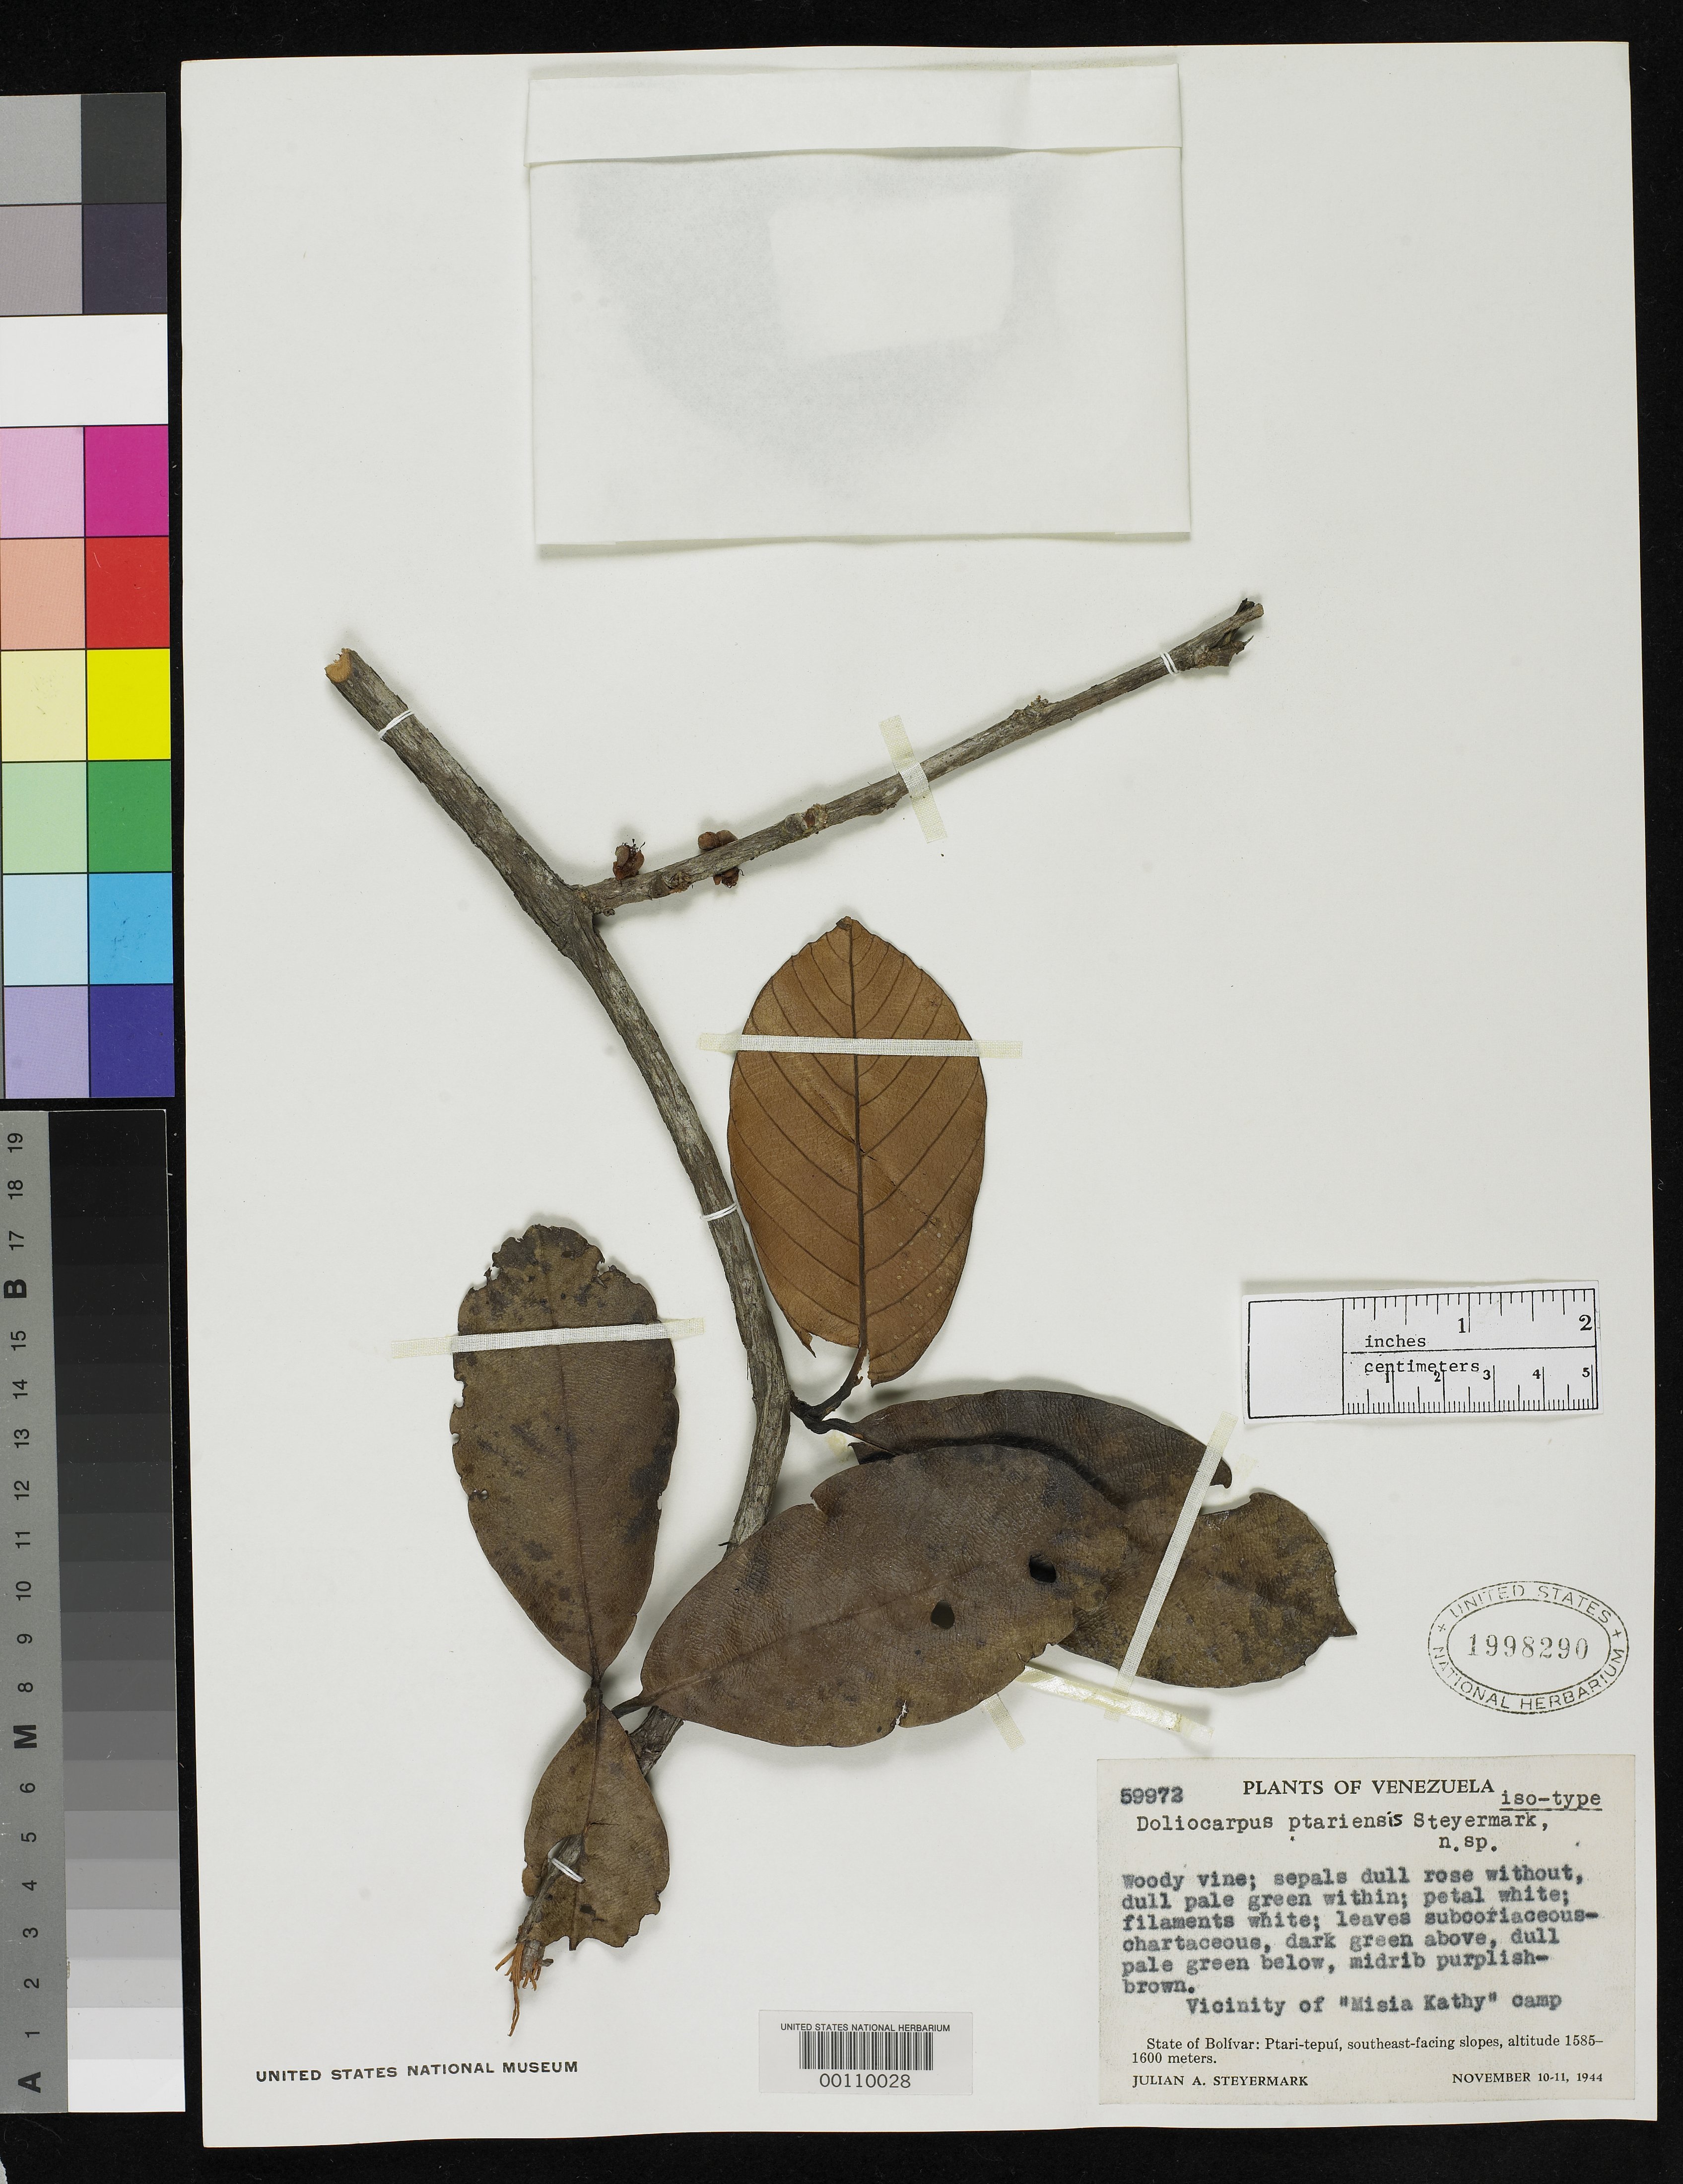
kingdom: Plantae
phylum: Tracheophyta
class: Magnoliopsida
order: Dilleniales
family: Dilleniaceae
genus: Doliocarpus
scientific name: Doliocarpus ptariensis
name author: Steyerm.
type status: Isotype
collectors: J. Steyermark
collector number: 59972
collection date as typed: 10 Nov 1944 to 11 Nov 1944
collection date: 1944-11-10/1944-11-11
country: Venezuela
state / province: Bolivar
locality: Ptari-tepui, vicinity of "Misia. "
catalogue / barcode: US 1998290